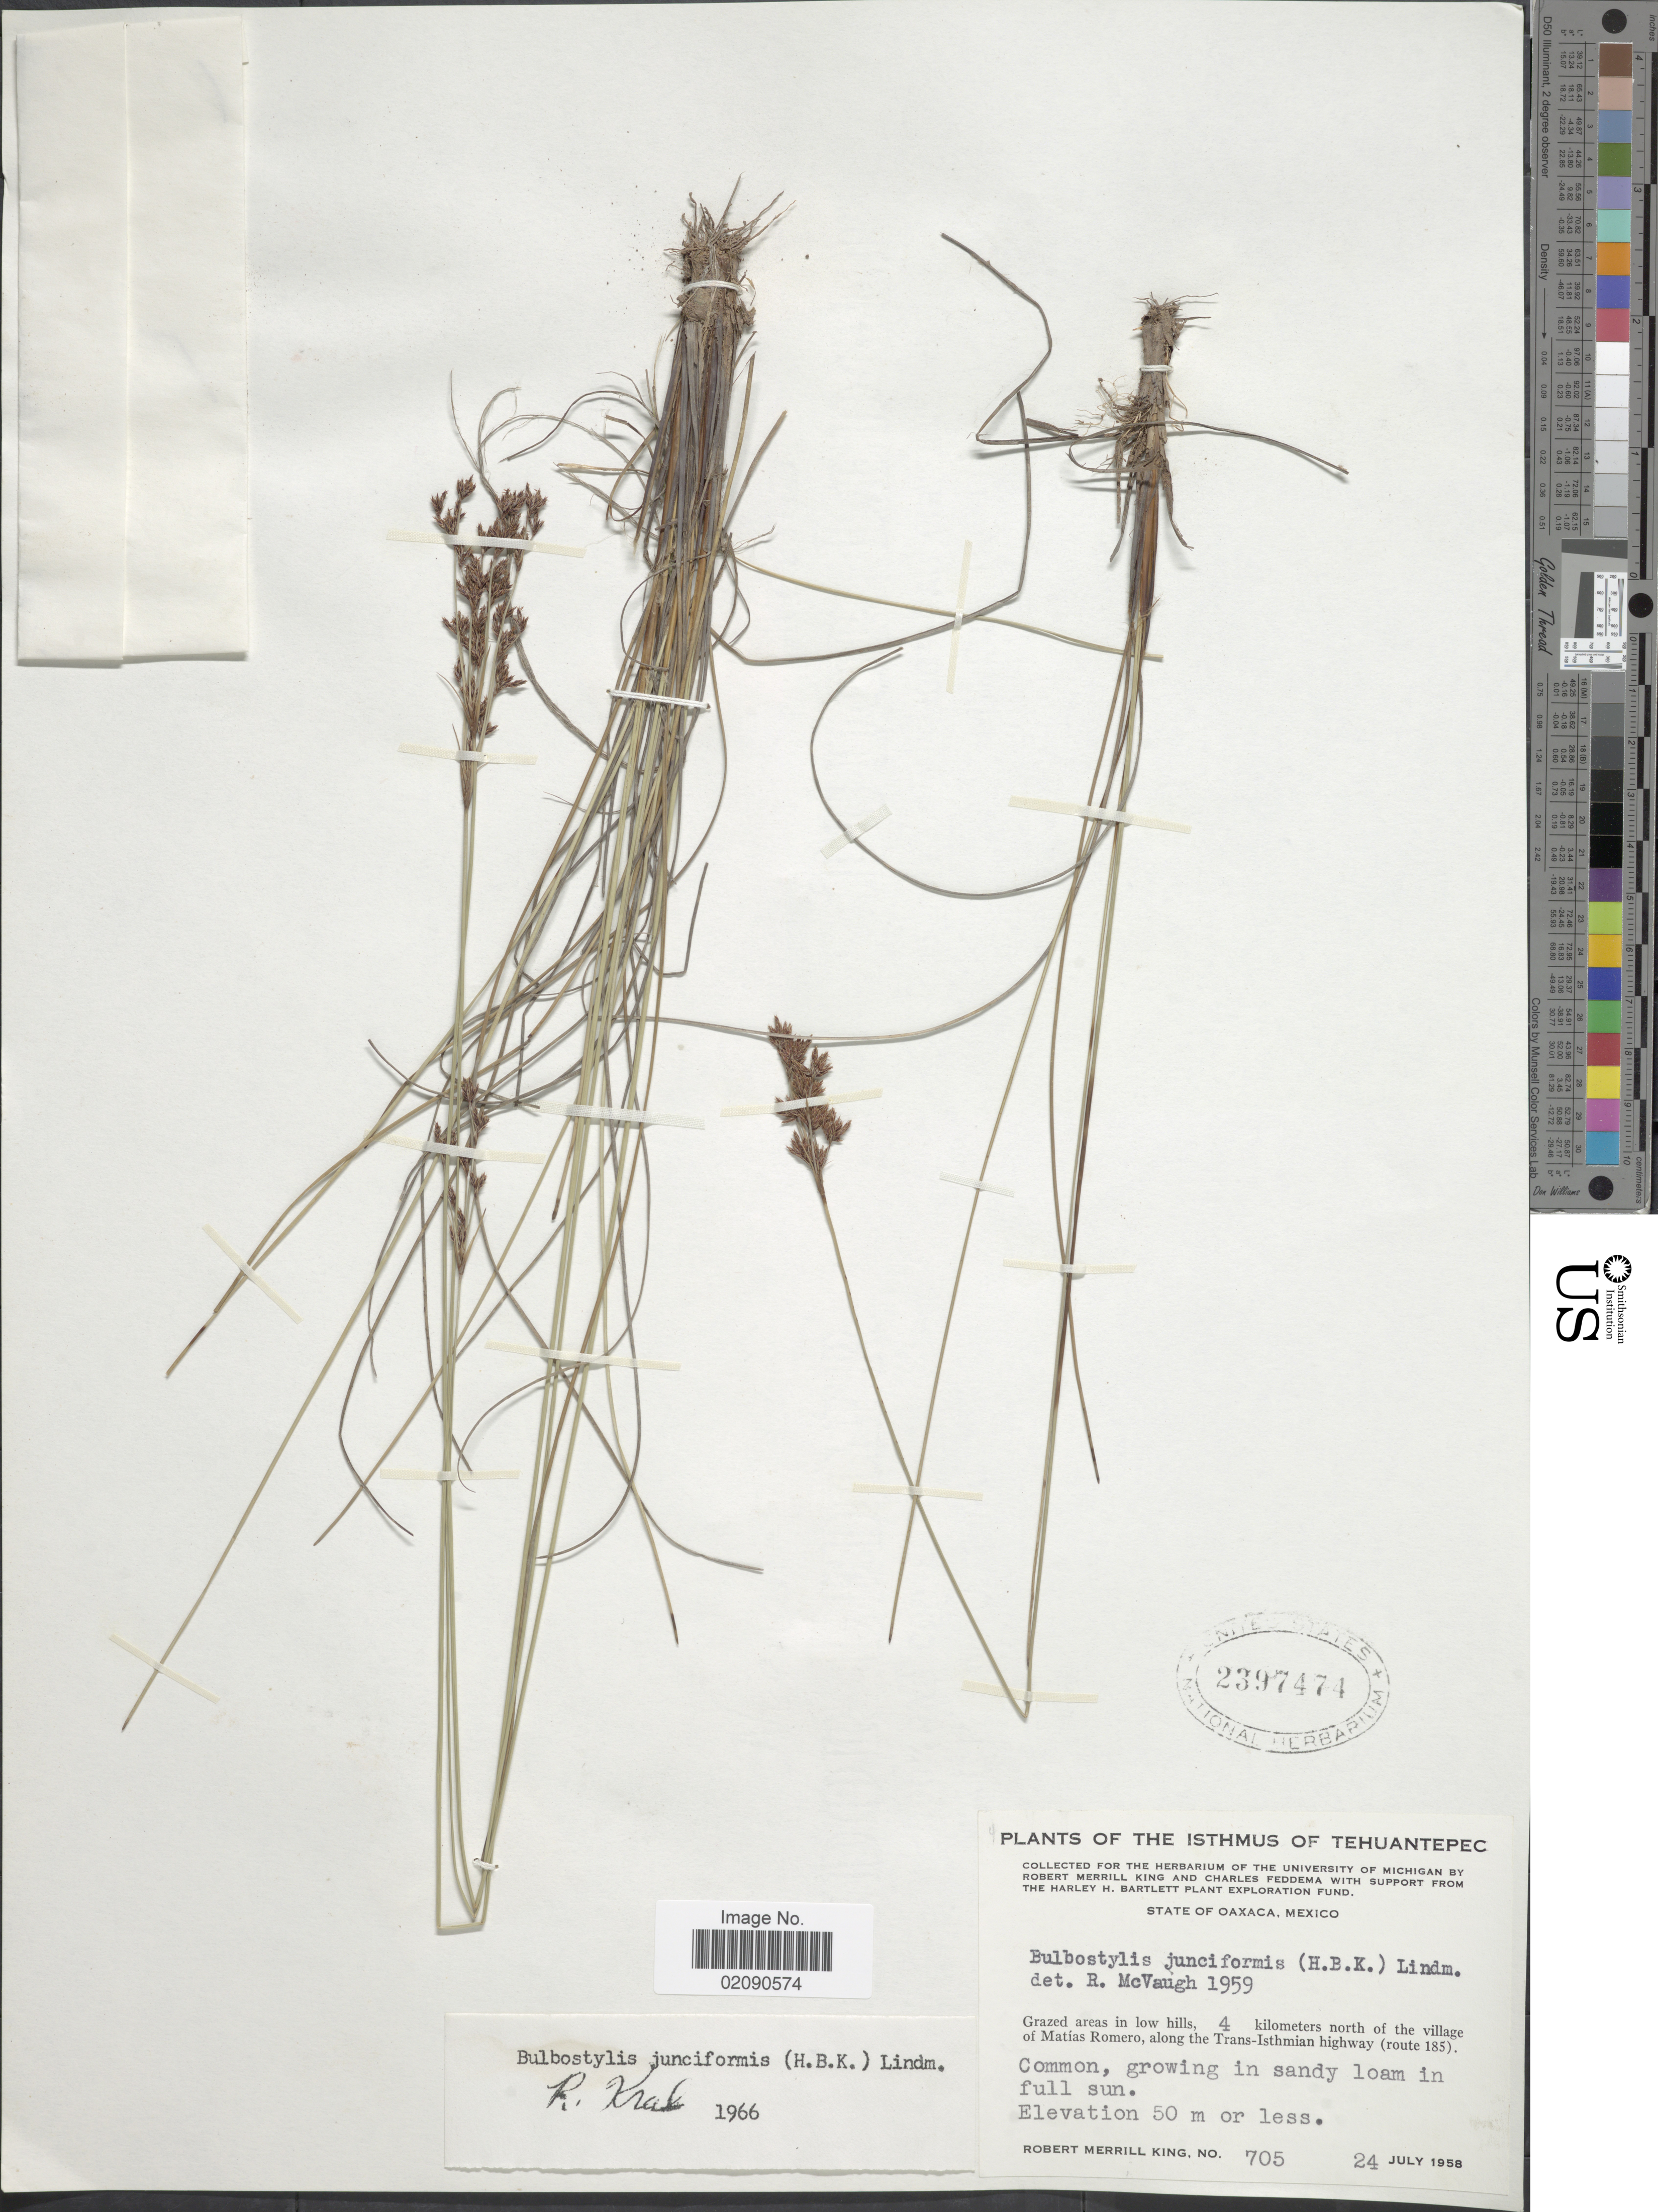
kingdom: Plantae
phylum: Tracheophyta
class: Liliopsida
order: Poales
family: Cyperaceae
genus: Bulbostylis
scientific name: Bulbostylis junciformis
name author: (Kunth) C.B. Clarke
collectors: R. M. King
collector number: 705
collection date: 1958-07-24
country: Mexico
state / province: Oaxaca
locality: The Isthmus of Tehuantepec, Grazed areas in low hills, 4 kilometers north of the village of Matías Romero, along the Trans-Isthmian highway (route 185)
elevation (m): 0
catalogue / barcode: US 2397474